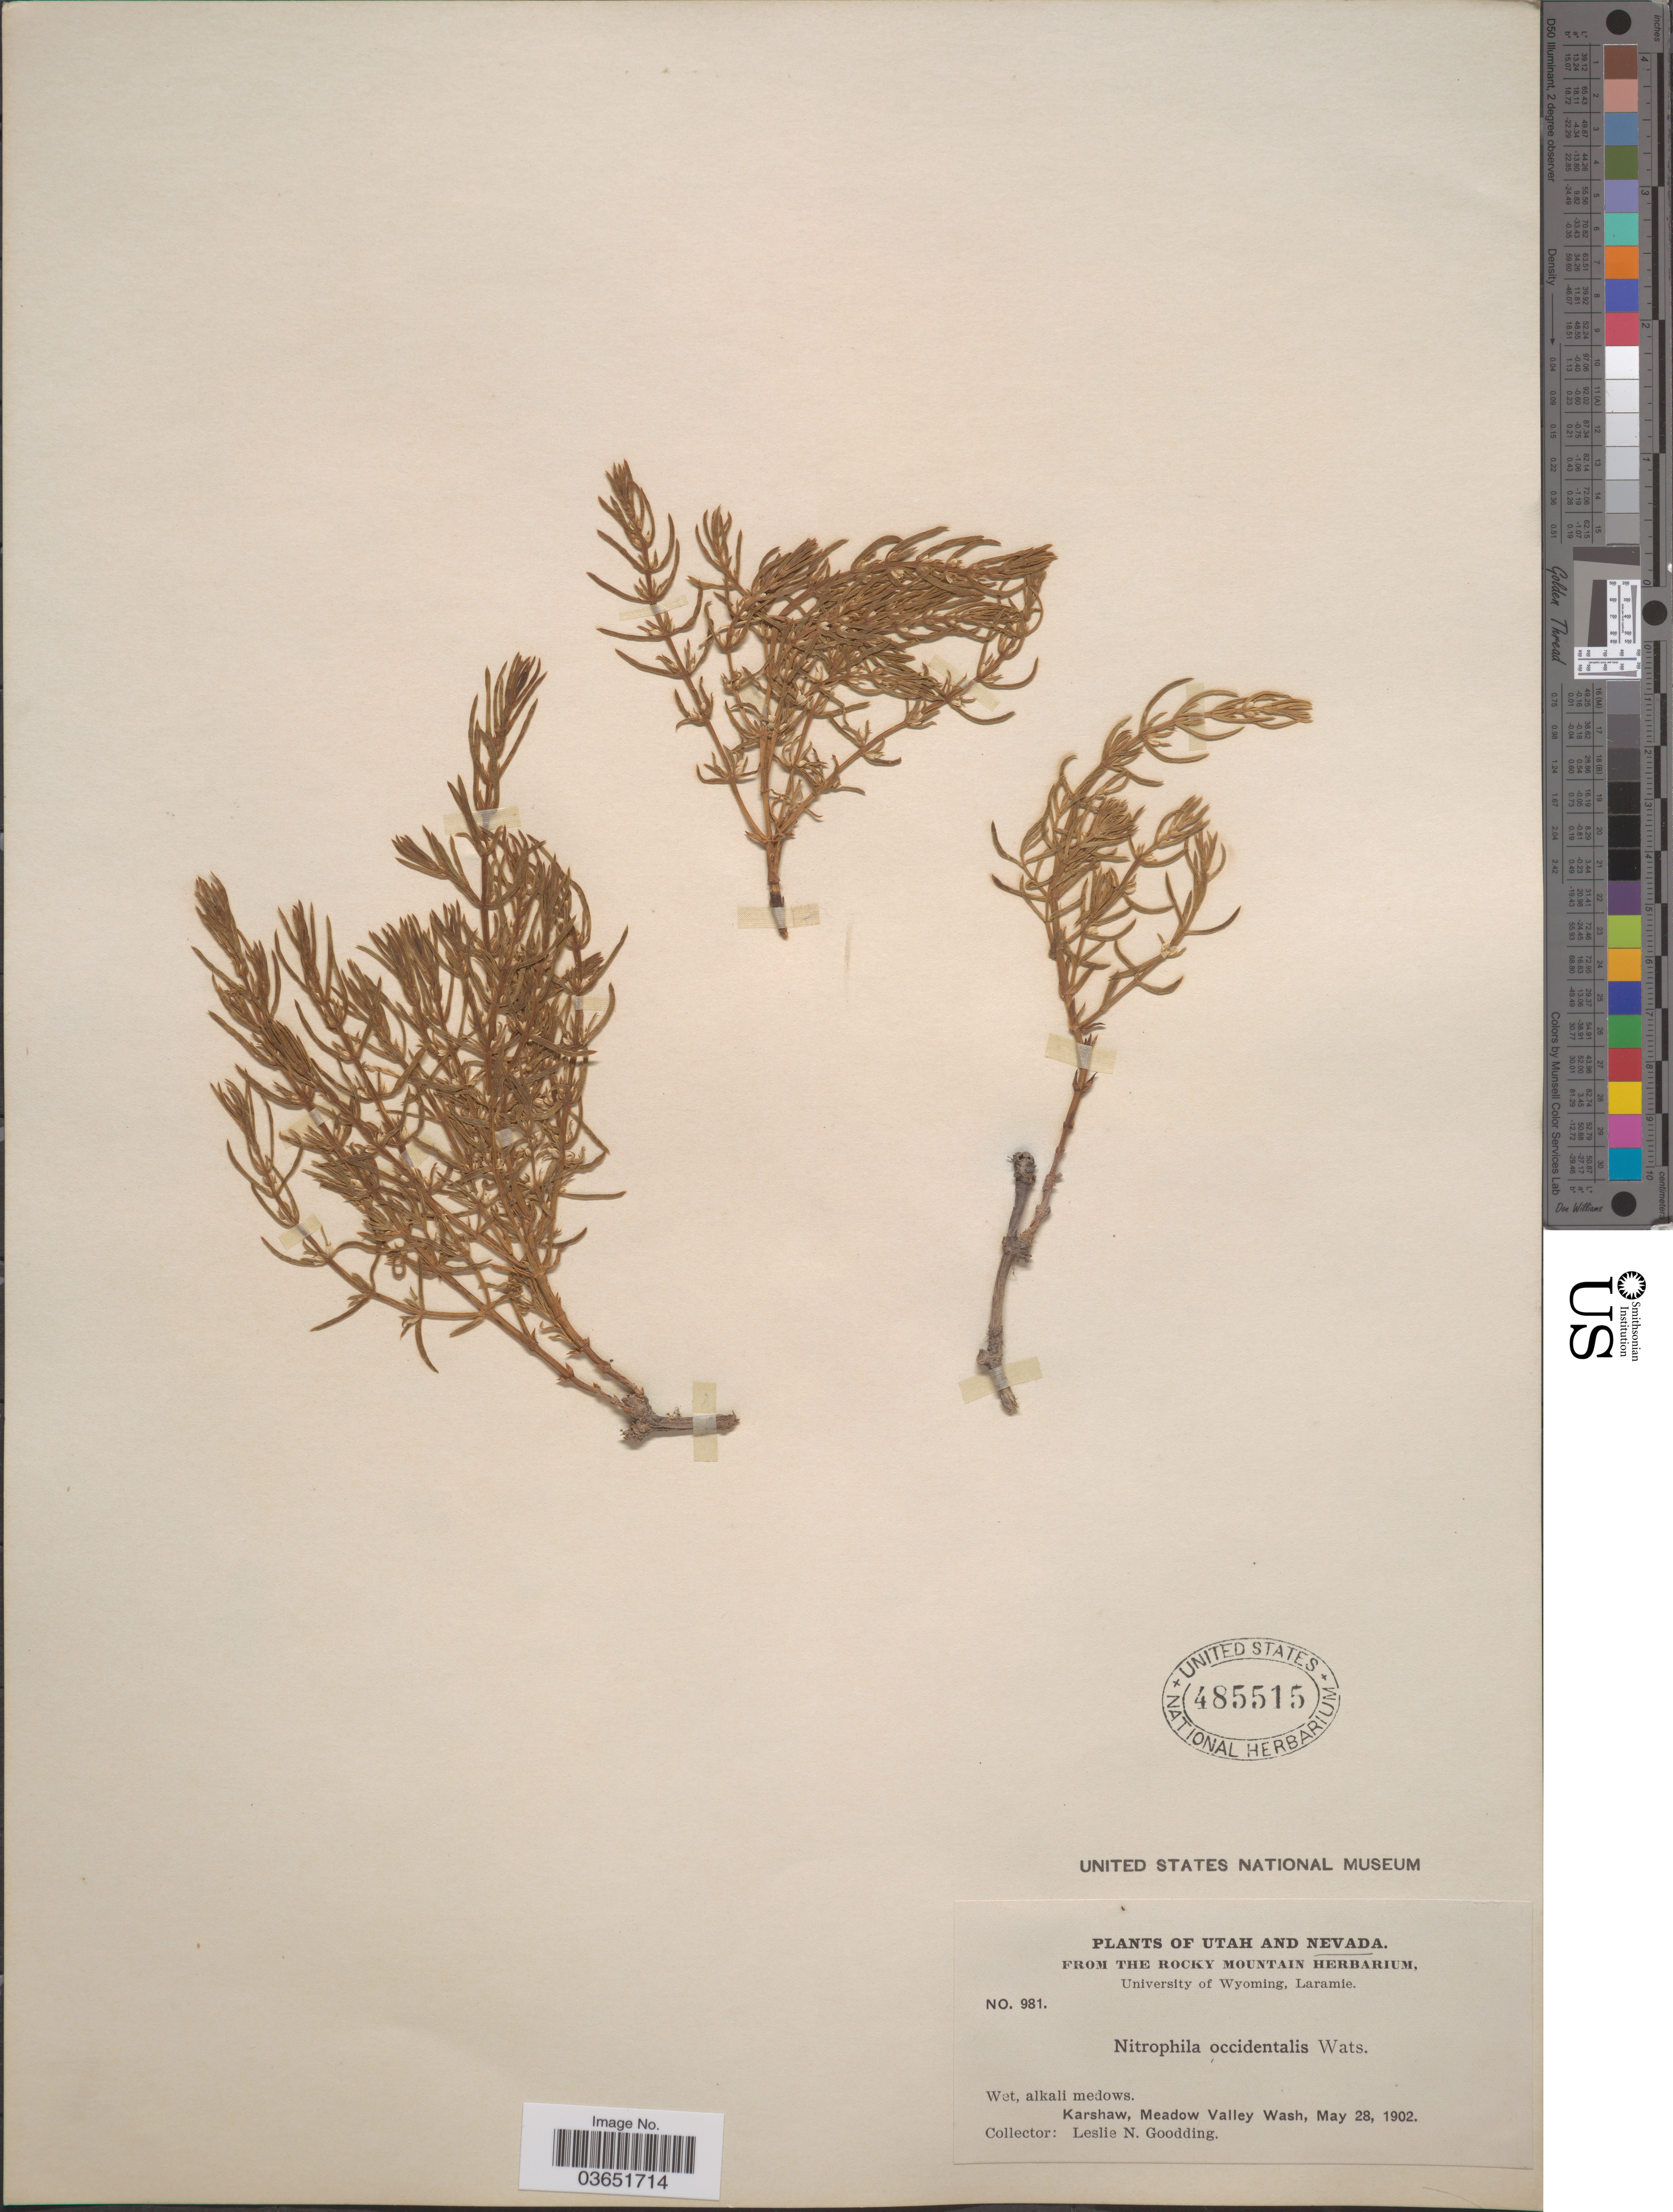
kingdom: Plantae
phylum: Tracheophyta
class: Magnoliopsida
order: Caryophyllales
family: Amaranthaceae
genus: Nitrophila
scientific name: Nitrophila occidentalis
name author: (Moq.) S. Watson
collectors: L. N. Goodding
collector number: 981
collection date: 1902-05-28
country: United States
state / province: Nevada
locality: Karshaw, Meadow Valley Wash.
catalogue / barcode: US 485515